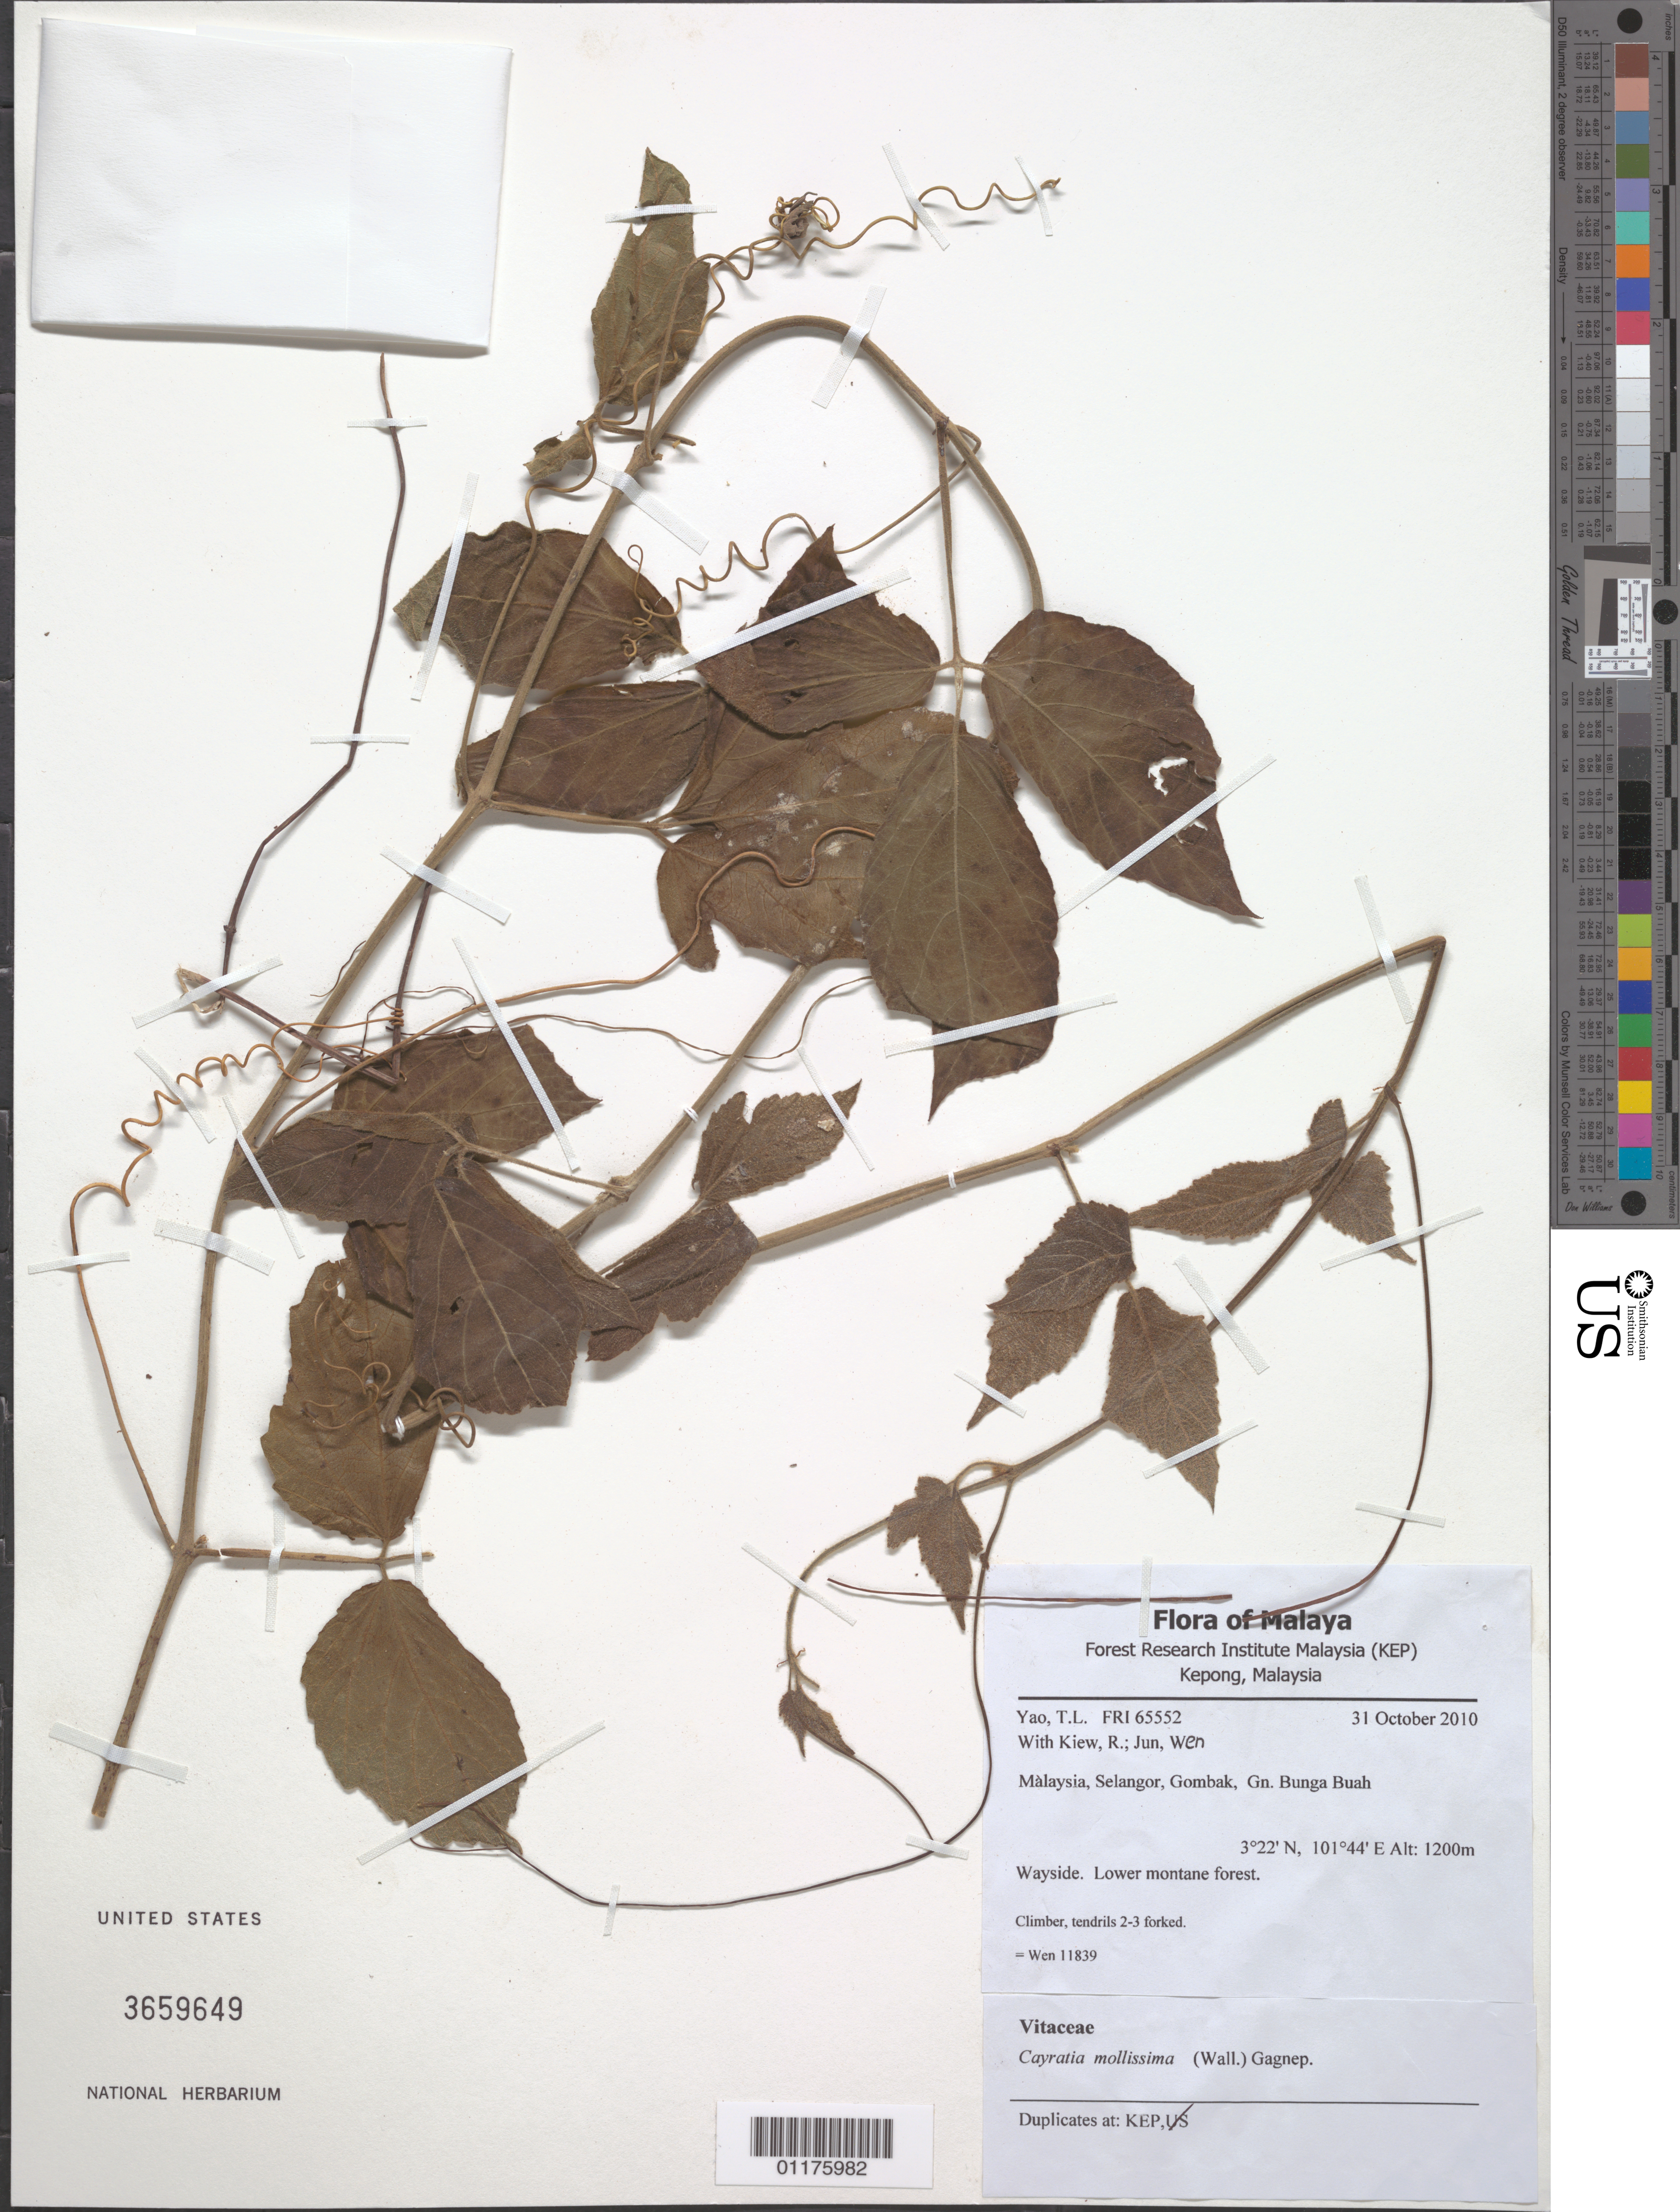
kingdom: Plantae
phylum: Tracheophyta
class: Magnoliopsida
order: Vitales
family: Vitaceae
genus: Cayratia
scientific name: Cayratia mollissima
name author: (A. Wall) Gagnep.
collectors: J. Wen, R. Kiew & T. Yao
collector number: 11839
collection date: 2010-10-30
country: Malaysia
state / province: Selangor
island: Borneo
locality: Gunung Bunga Bua, on the trail from Genting Old Road to the peak of Gunung Bunga Bua. Wayside. Lower montane forest.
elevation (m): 1200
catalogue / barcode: US 3659649